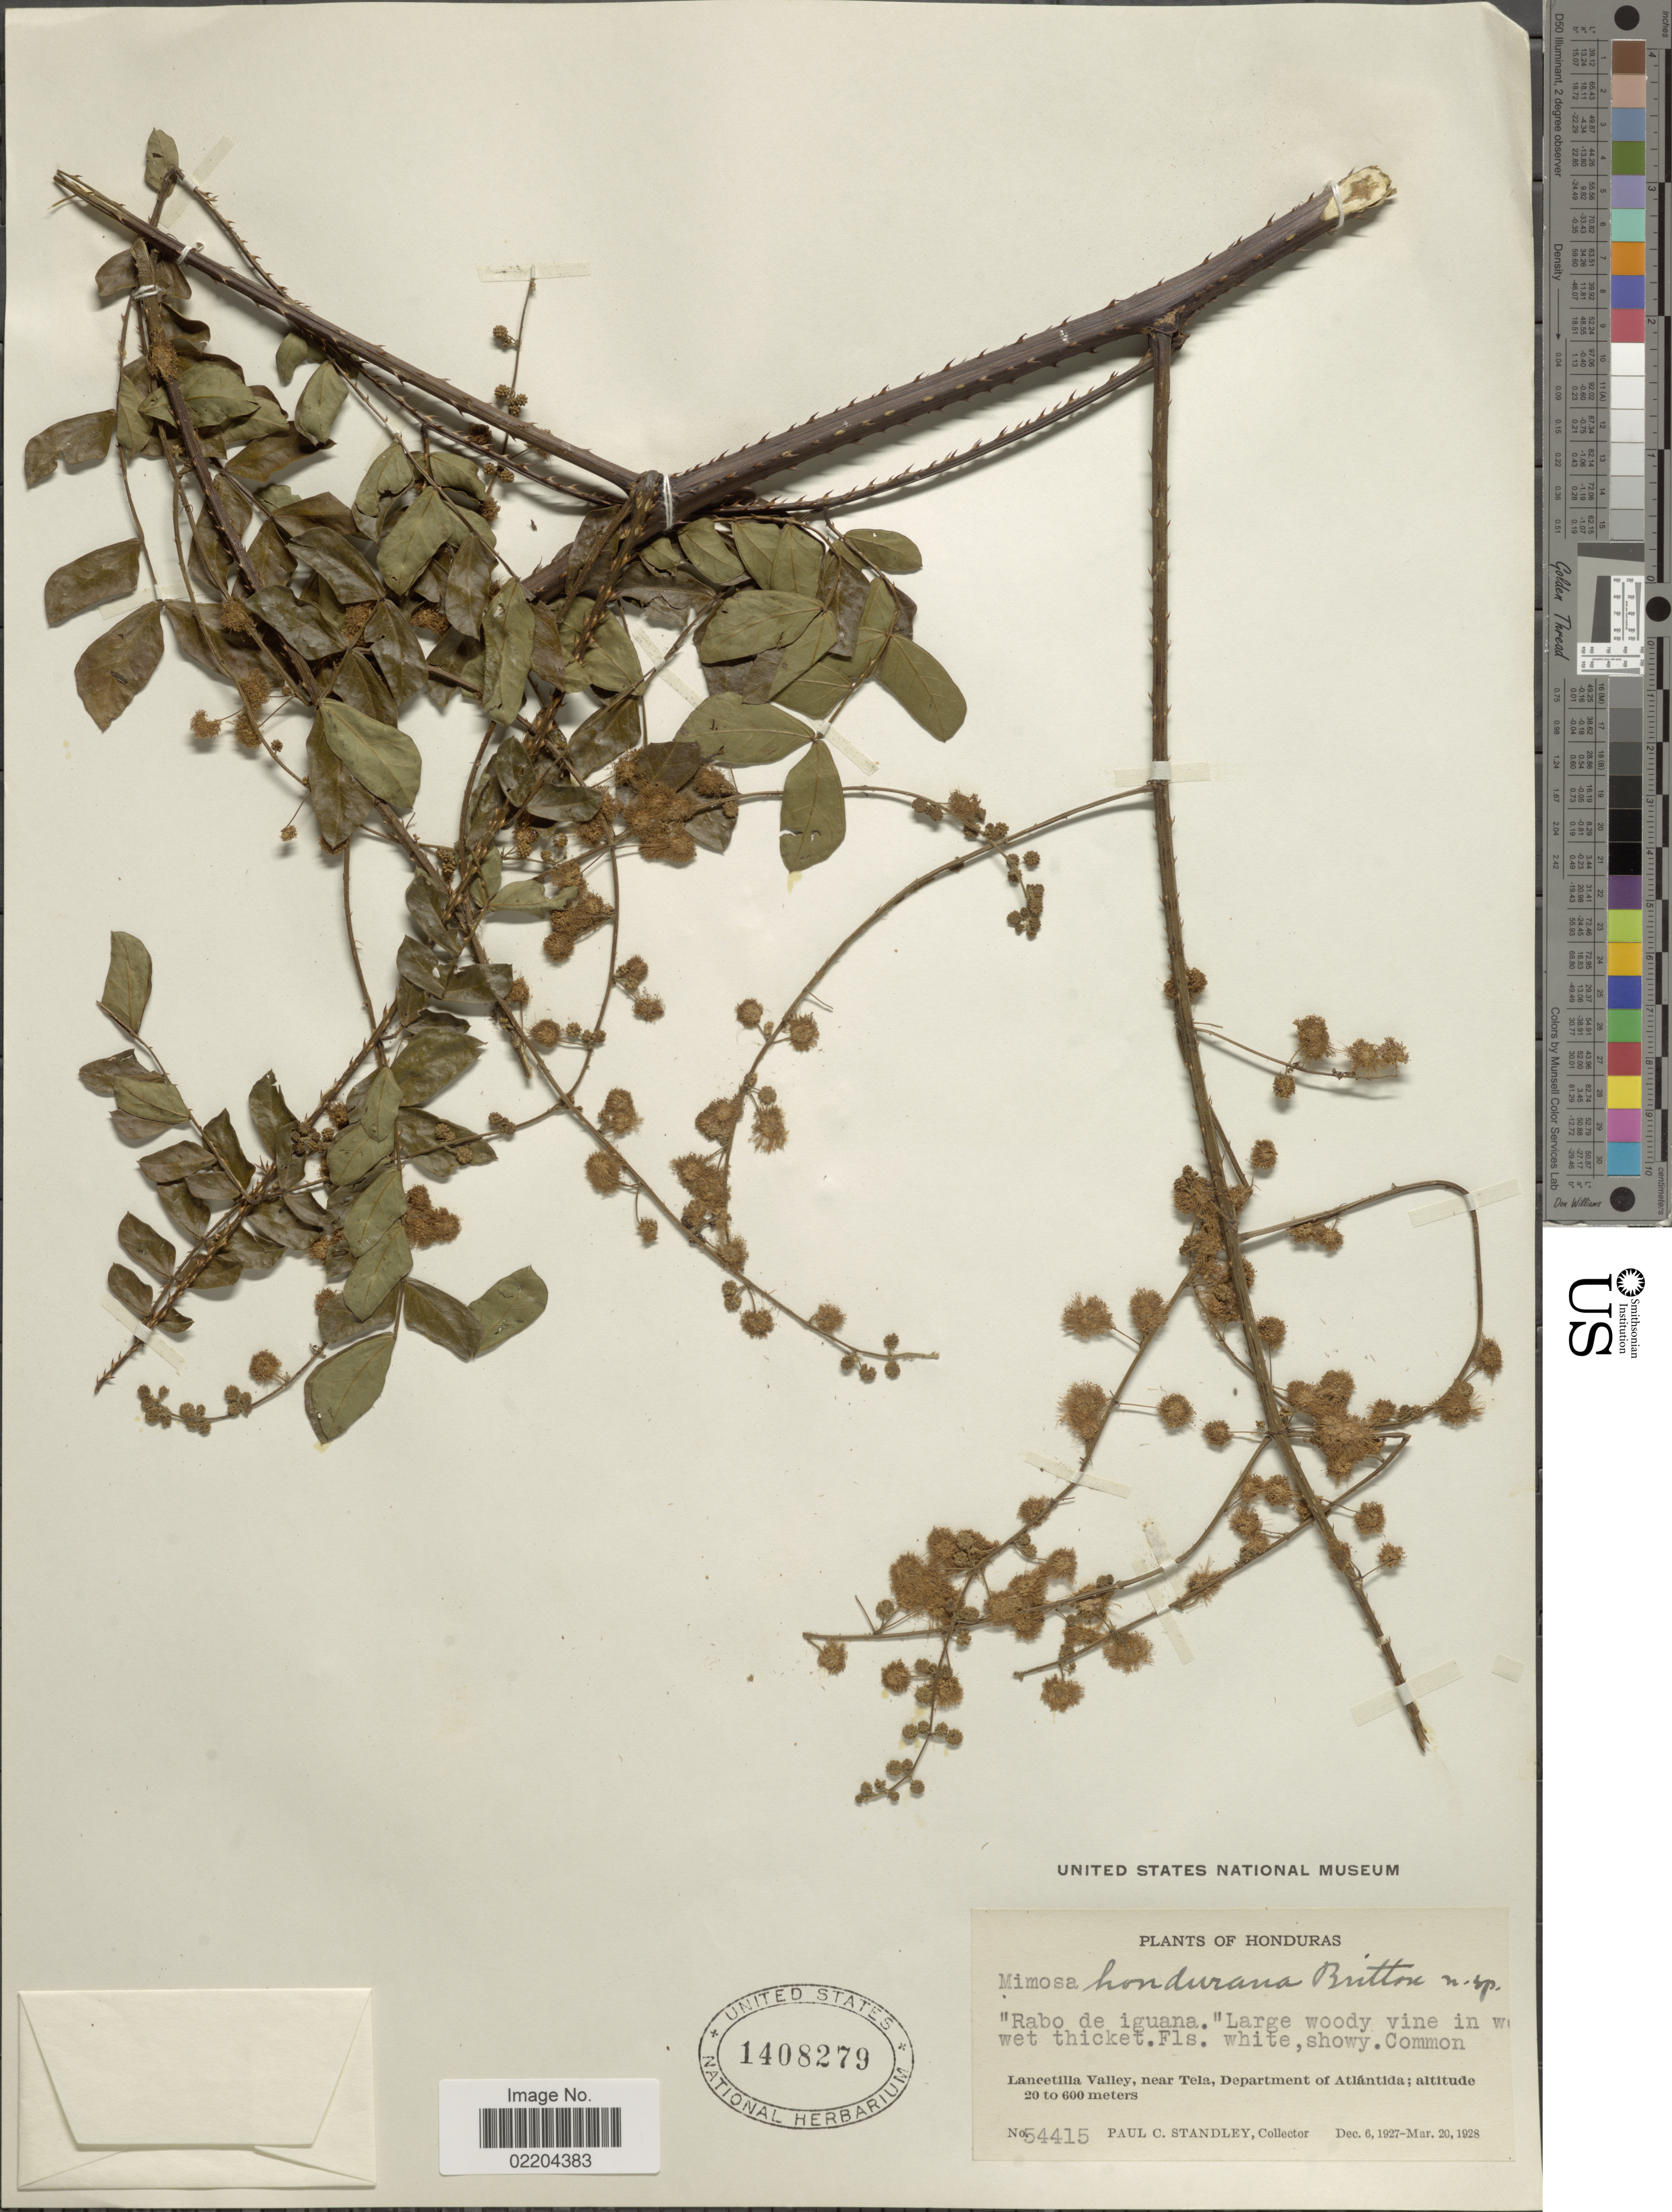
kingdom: Plantae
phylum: Tracheophyta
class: Magnoliopsida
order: Fabales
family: Fabaceae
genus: Mimosa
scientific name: Mimosa hondurana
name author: Britton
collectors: P. C. Standley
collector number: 54415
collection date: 1927-12-06/1928-03-20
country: Honduras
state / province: Atlántida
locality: Lancetilla Valley, near Tela, department of Atlantida.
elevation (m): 20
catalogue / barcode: US 1408279